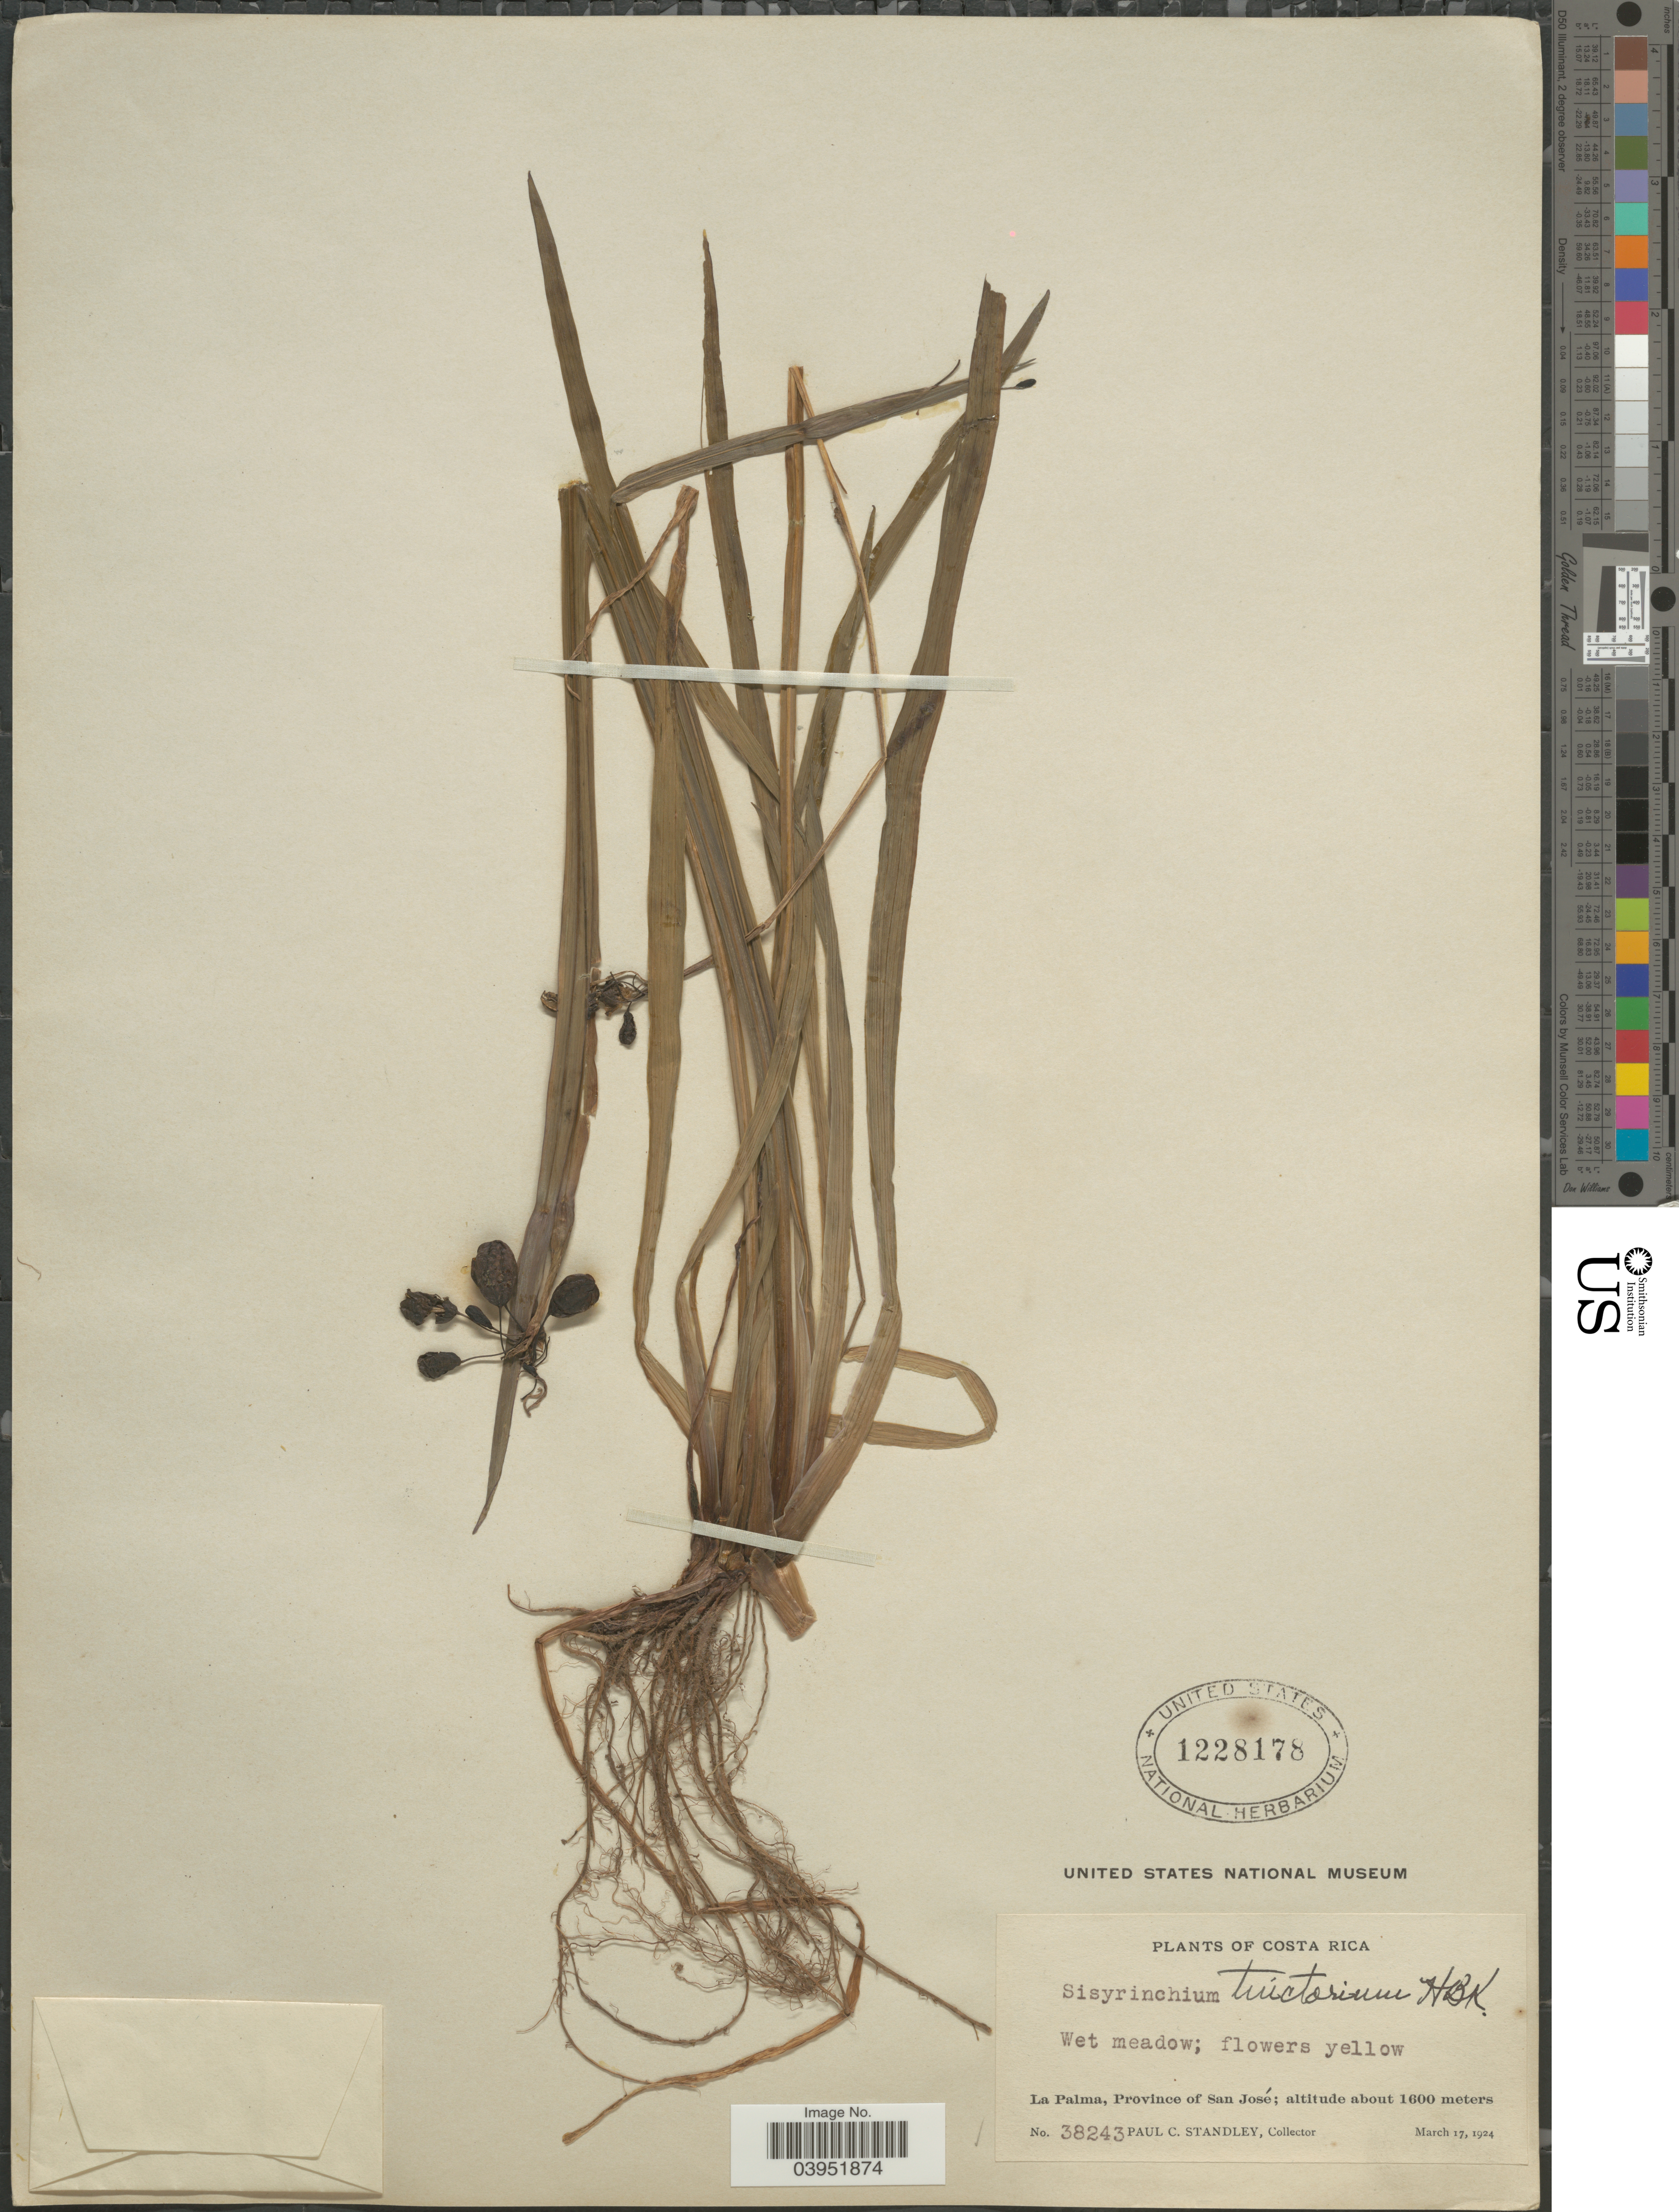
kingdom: Plantae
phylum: Tracheophyta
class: Liliopsida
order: Asparagales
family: Iridaceae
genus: Sisyrinchium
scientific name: Sisyrinchium tinctorium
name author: Kunth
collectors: P. C. Standley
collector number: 38243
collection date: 1924-03-17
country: Costa Rica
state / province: San José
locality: La Palma.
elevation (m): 1600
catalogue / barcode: US 1228178